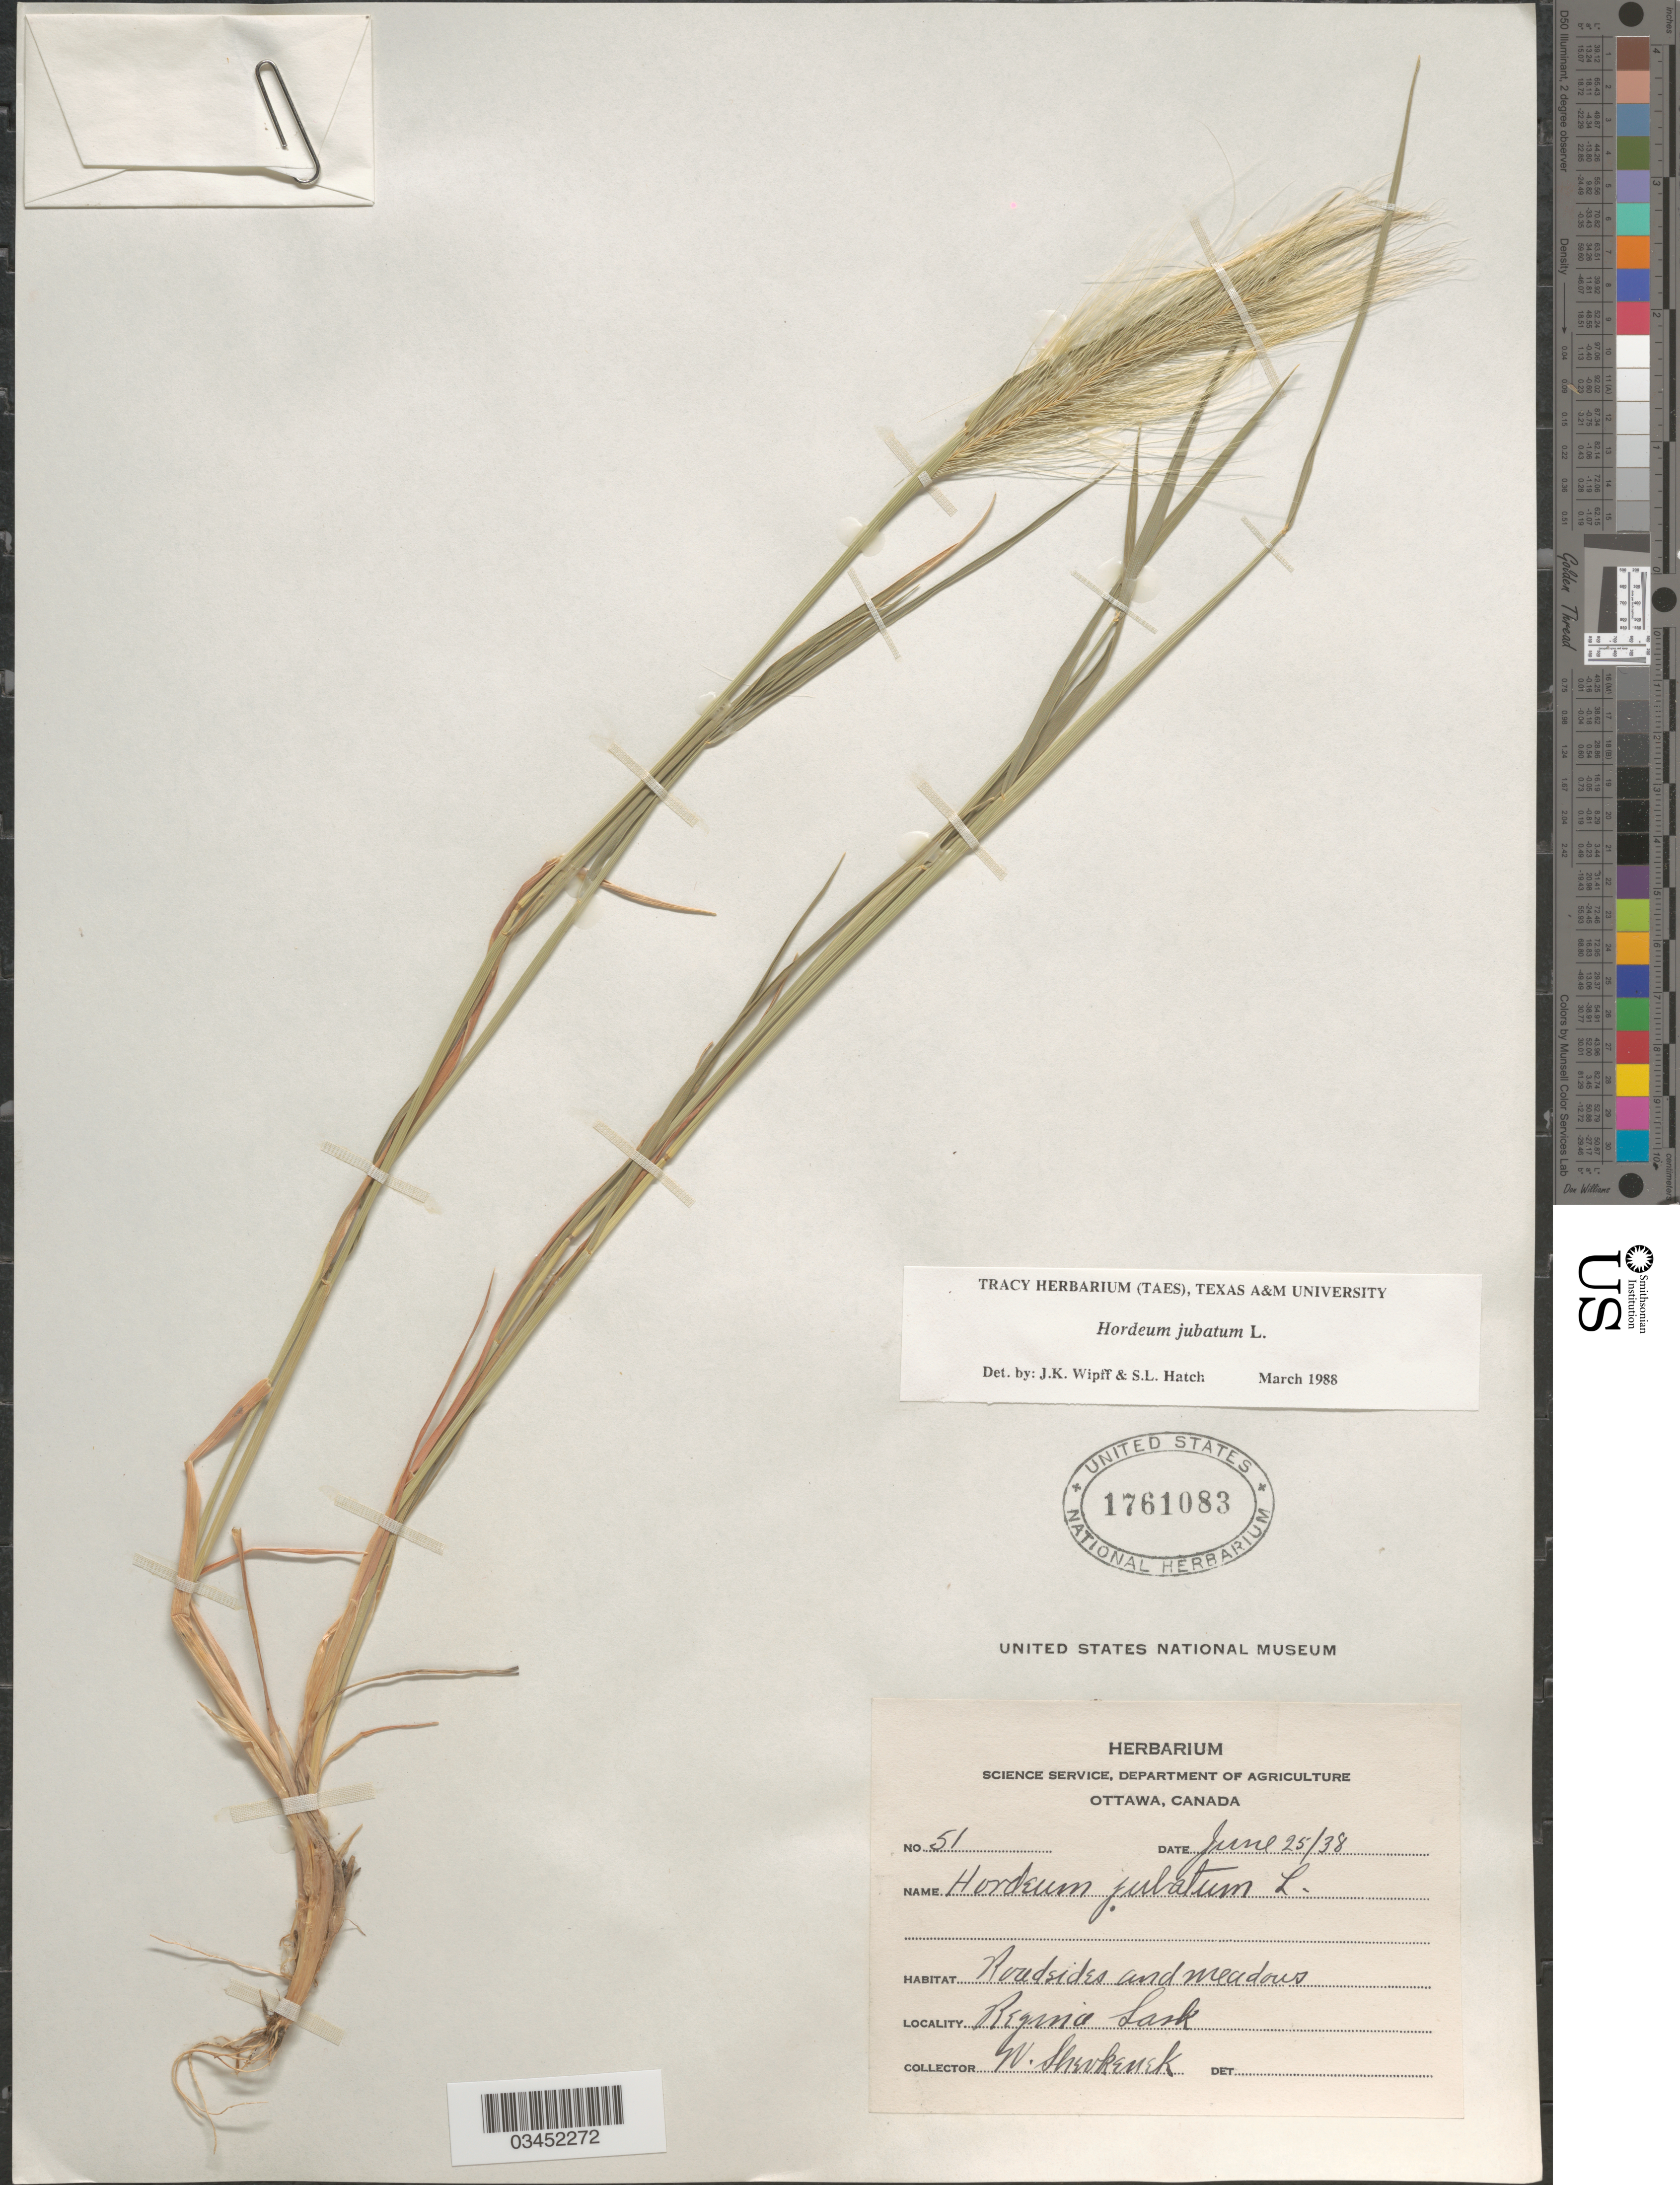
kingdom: Plantae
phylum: Tracheophyta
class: Liliopsida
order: Poales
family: Poaceae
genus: Hordeum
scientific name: Hordeum jubatum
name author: L.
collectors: W. Shevkenek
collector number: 51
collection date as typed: Transcribed d/m/y: 25/6/38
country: Canada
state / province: Saskatchewan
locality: Roadsides and meadows. Regina.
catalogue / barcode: US 1761083